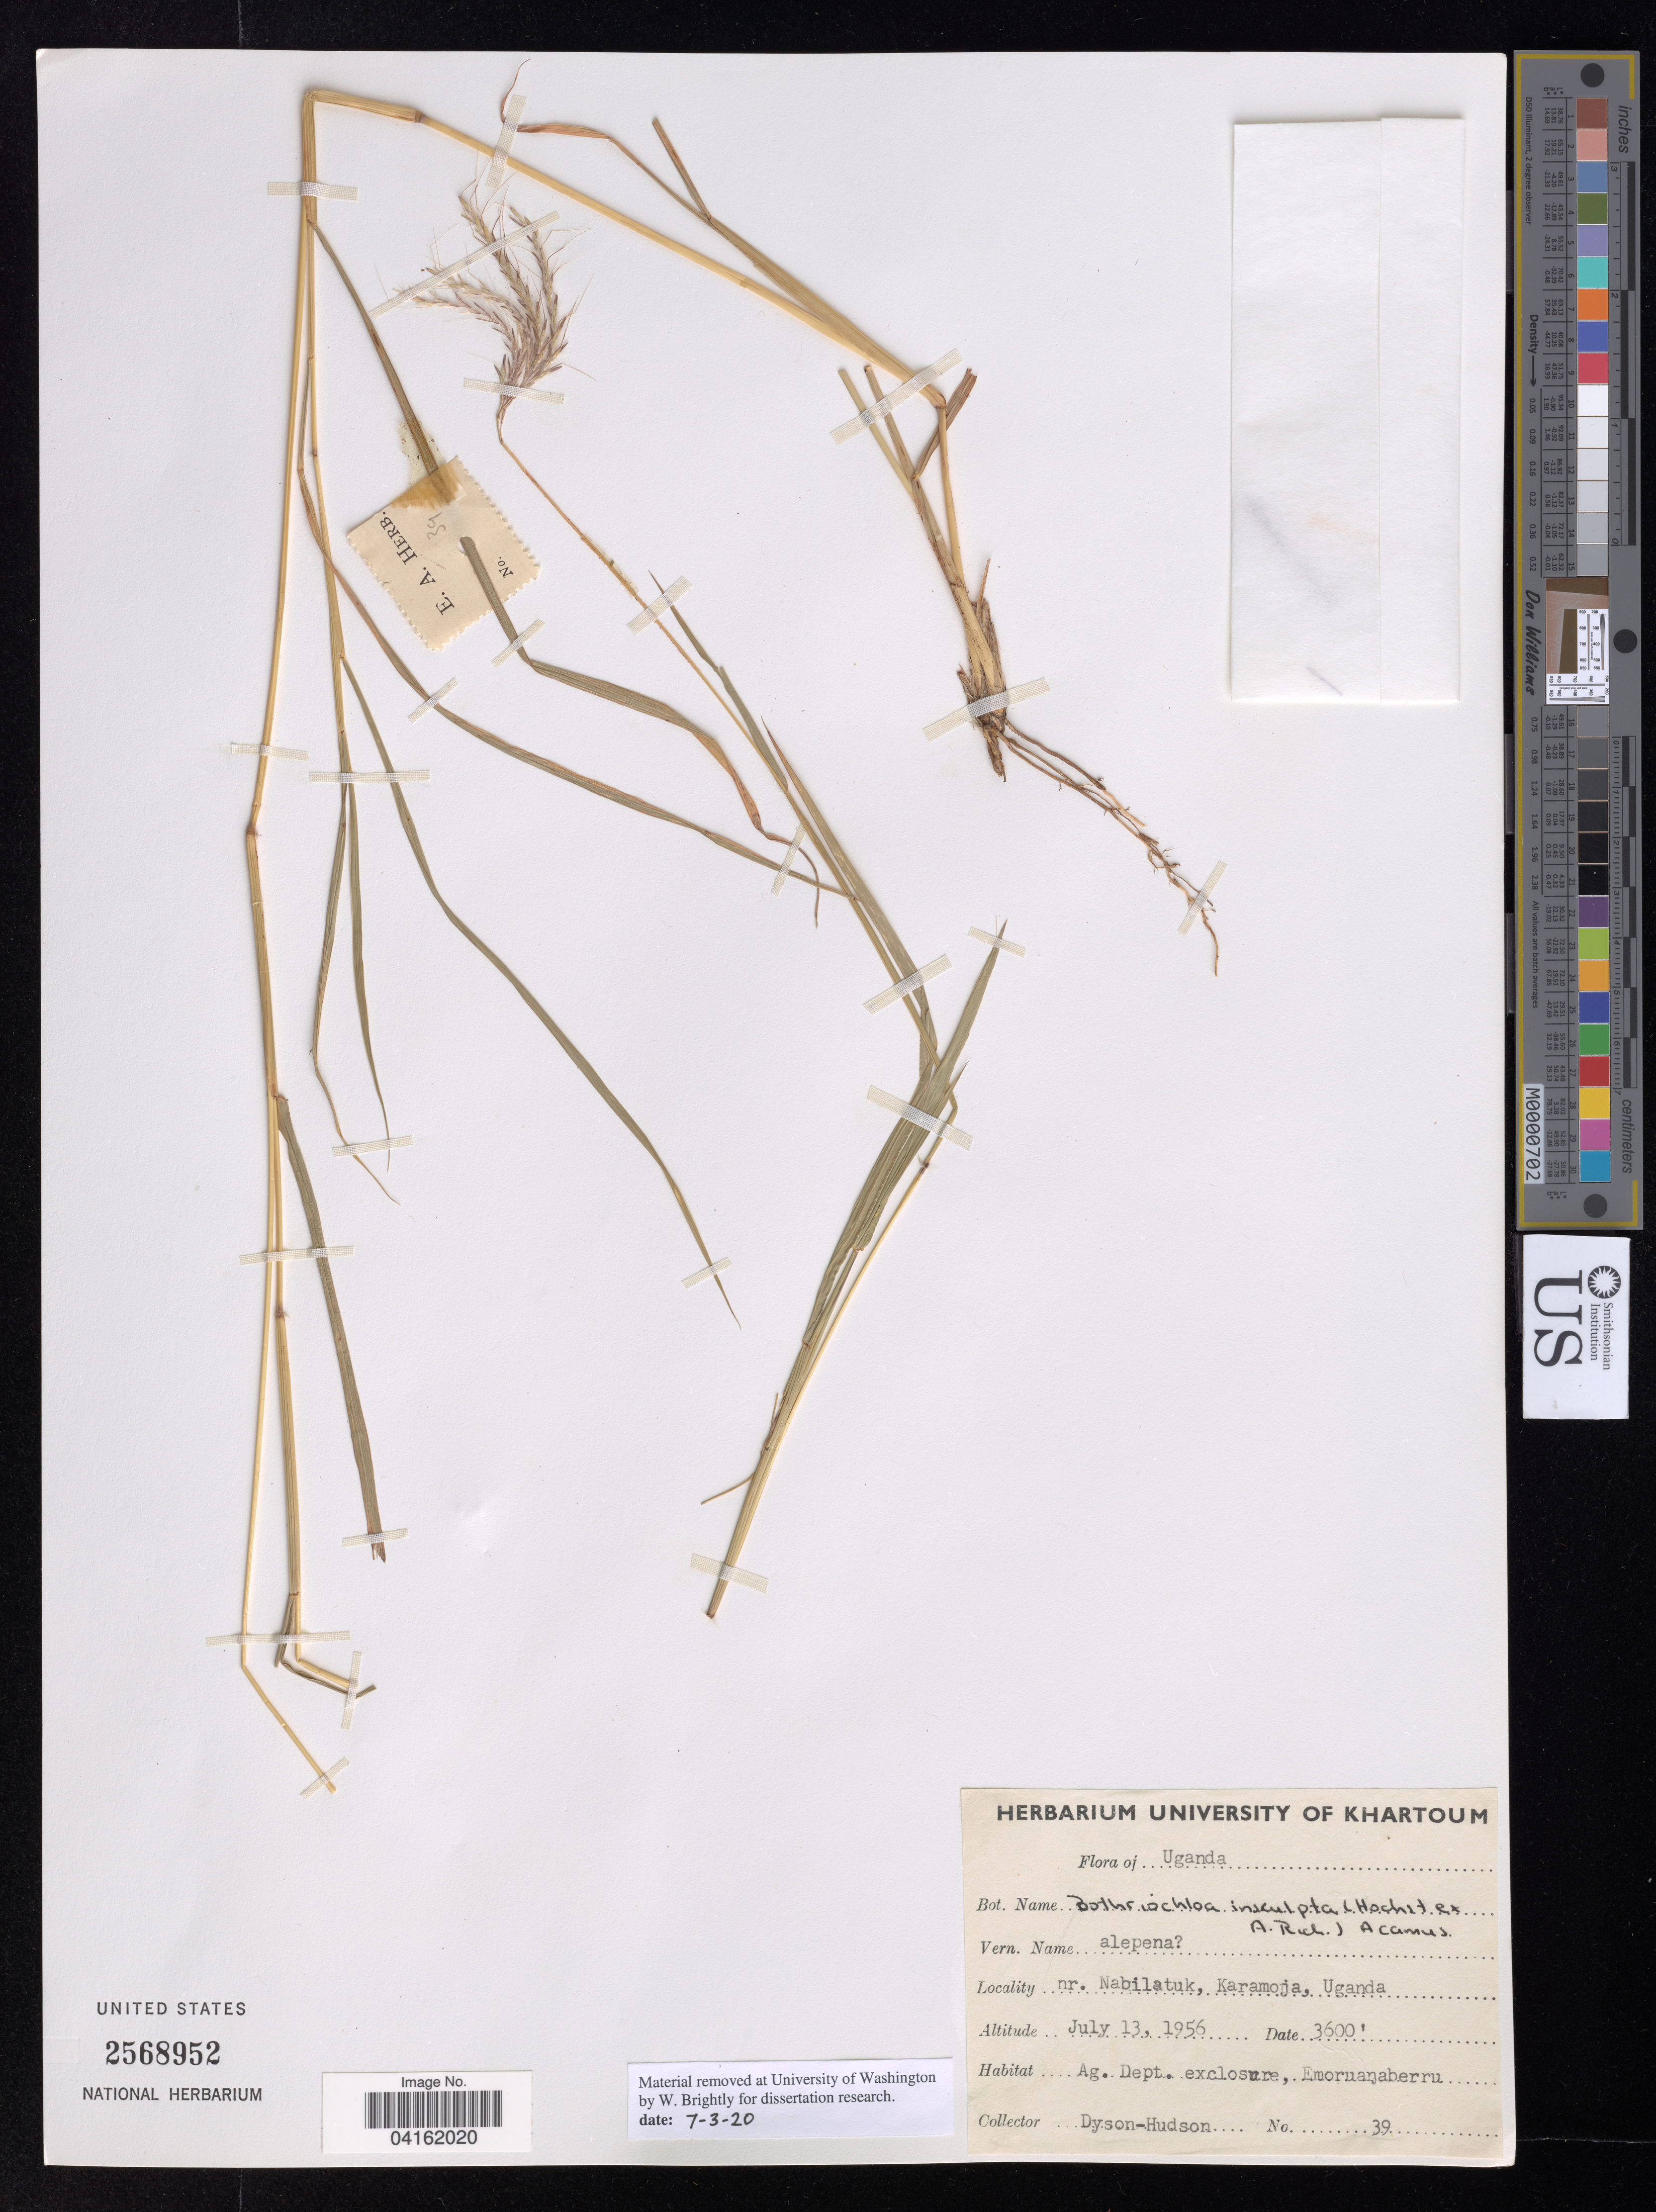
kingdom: Plantae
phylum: Tracheophyta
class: Liliopsida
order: Poales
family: Poaceae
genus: Bothriochloa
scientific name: Bothriochloa insculpta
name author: (Hochst. ex A. Rich.) A. Camus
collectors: Dyson-Hudson, --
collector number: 39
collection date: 1956-07-13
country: Uganda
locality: Nr. Nabilatuk, Karamoja. Ag. Dept. exclosure, Emoruanaberru.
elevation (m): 1097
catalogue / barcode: US 2568952